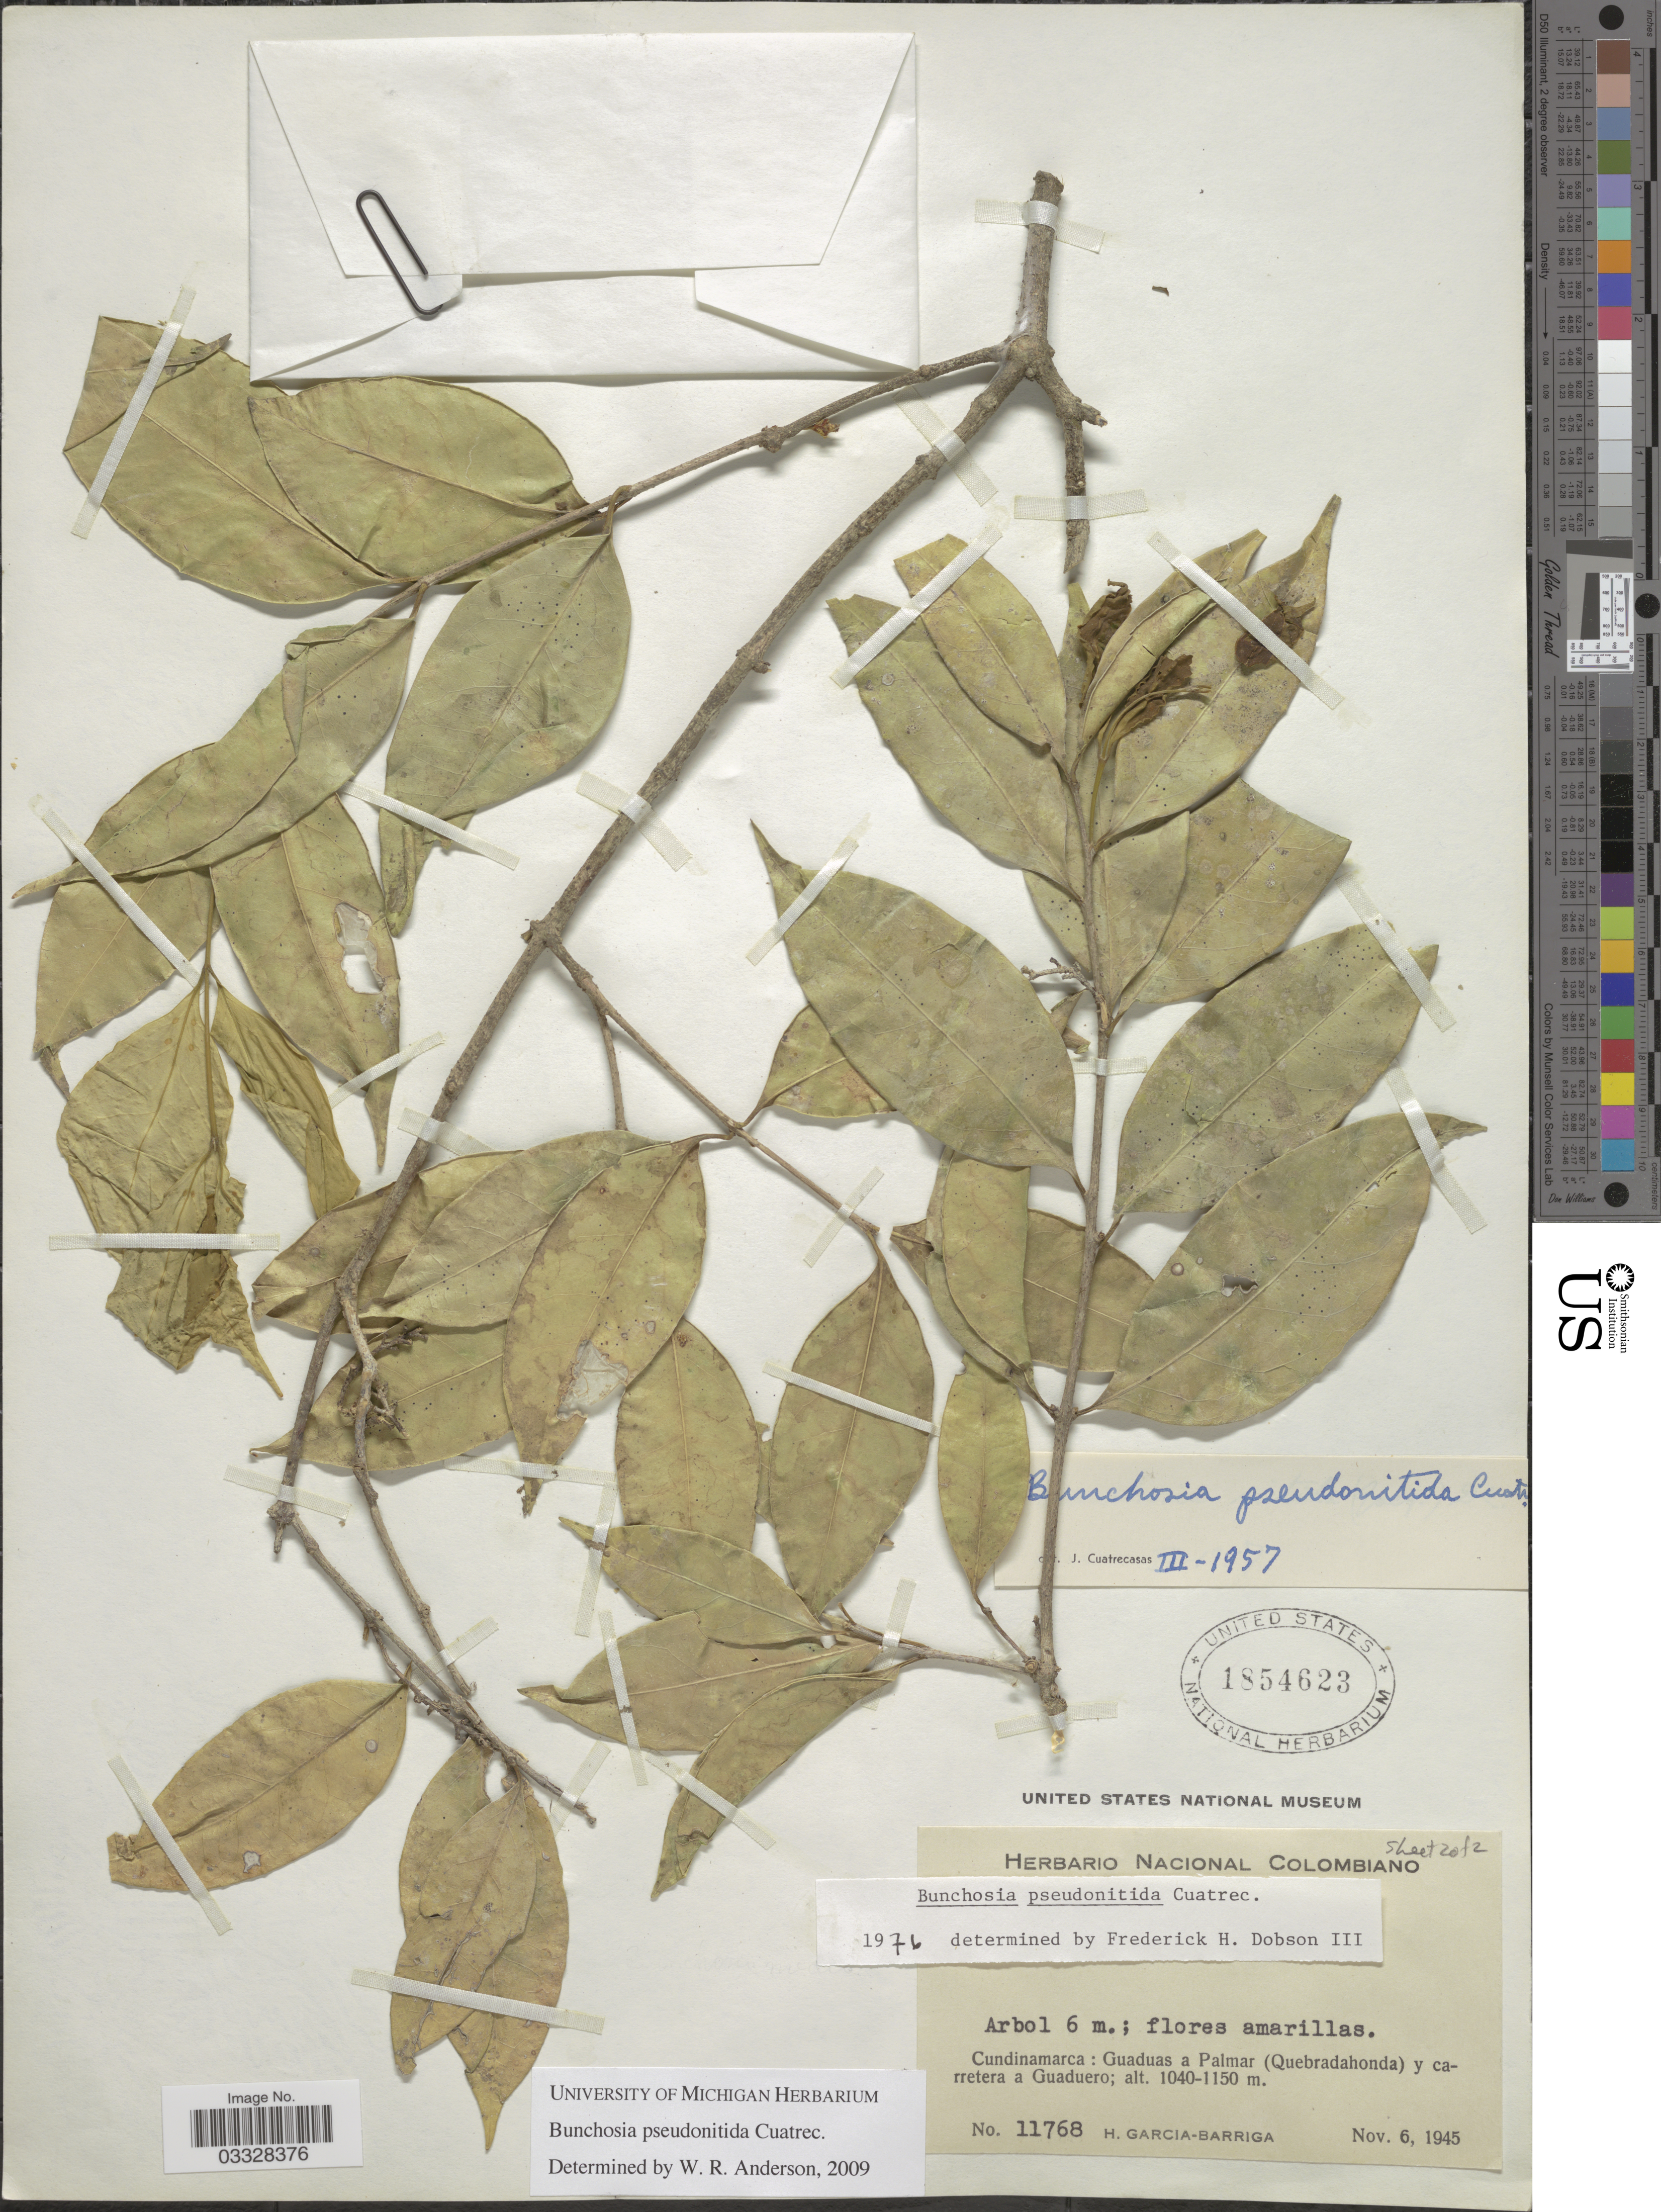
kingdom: Plantae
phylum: Tracheophyta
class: Magnoliopsida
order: Malpighiales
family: Malpighiaceae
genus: Bunchosia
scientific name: Bunchosia pseudonitida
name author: Cuatrec.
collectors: H. García Barriga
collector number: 11768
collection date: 1945-11-06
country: Colombia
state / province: Cundinamarca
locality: Guaduas a Palmar (Quebradahonda) y carretera a Guaduero.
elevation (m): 1040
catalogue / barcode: US 1854623